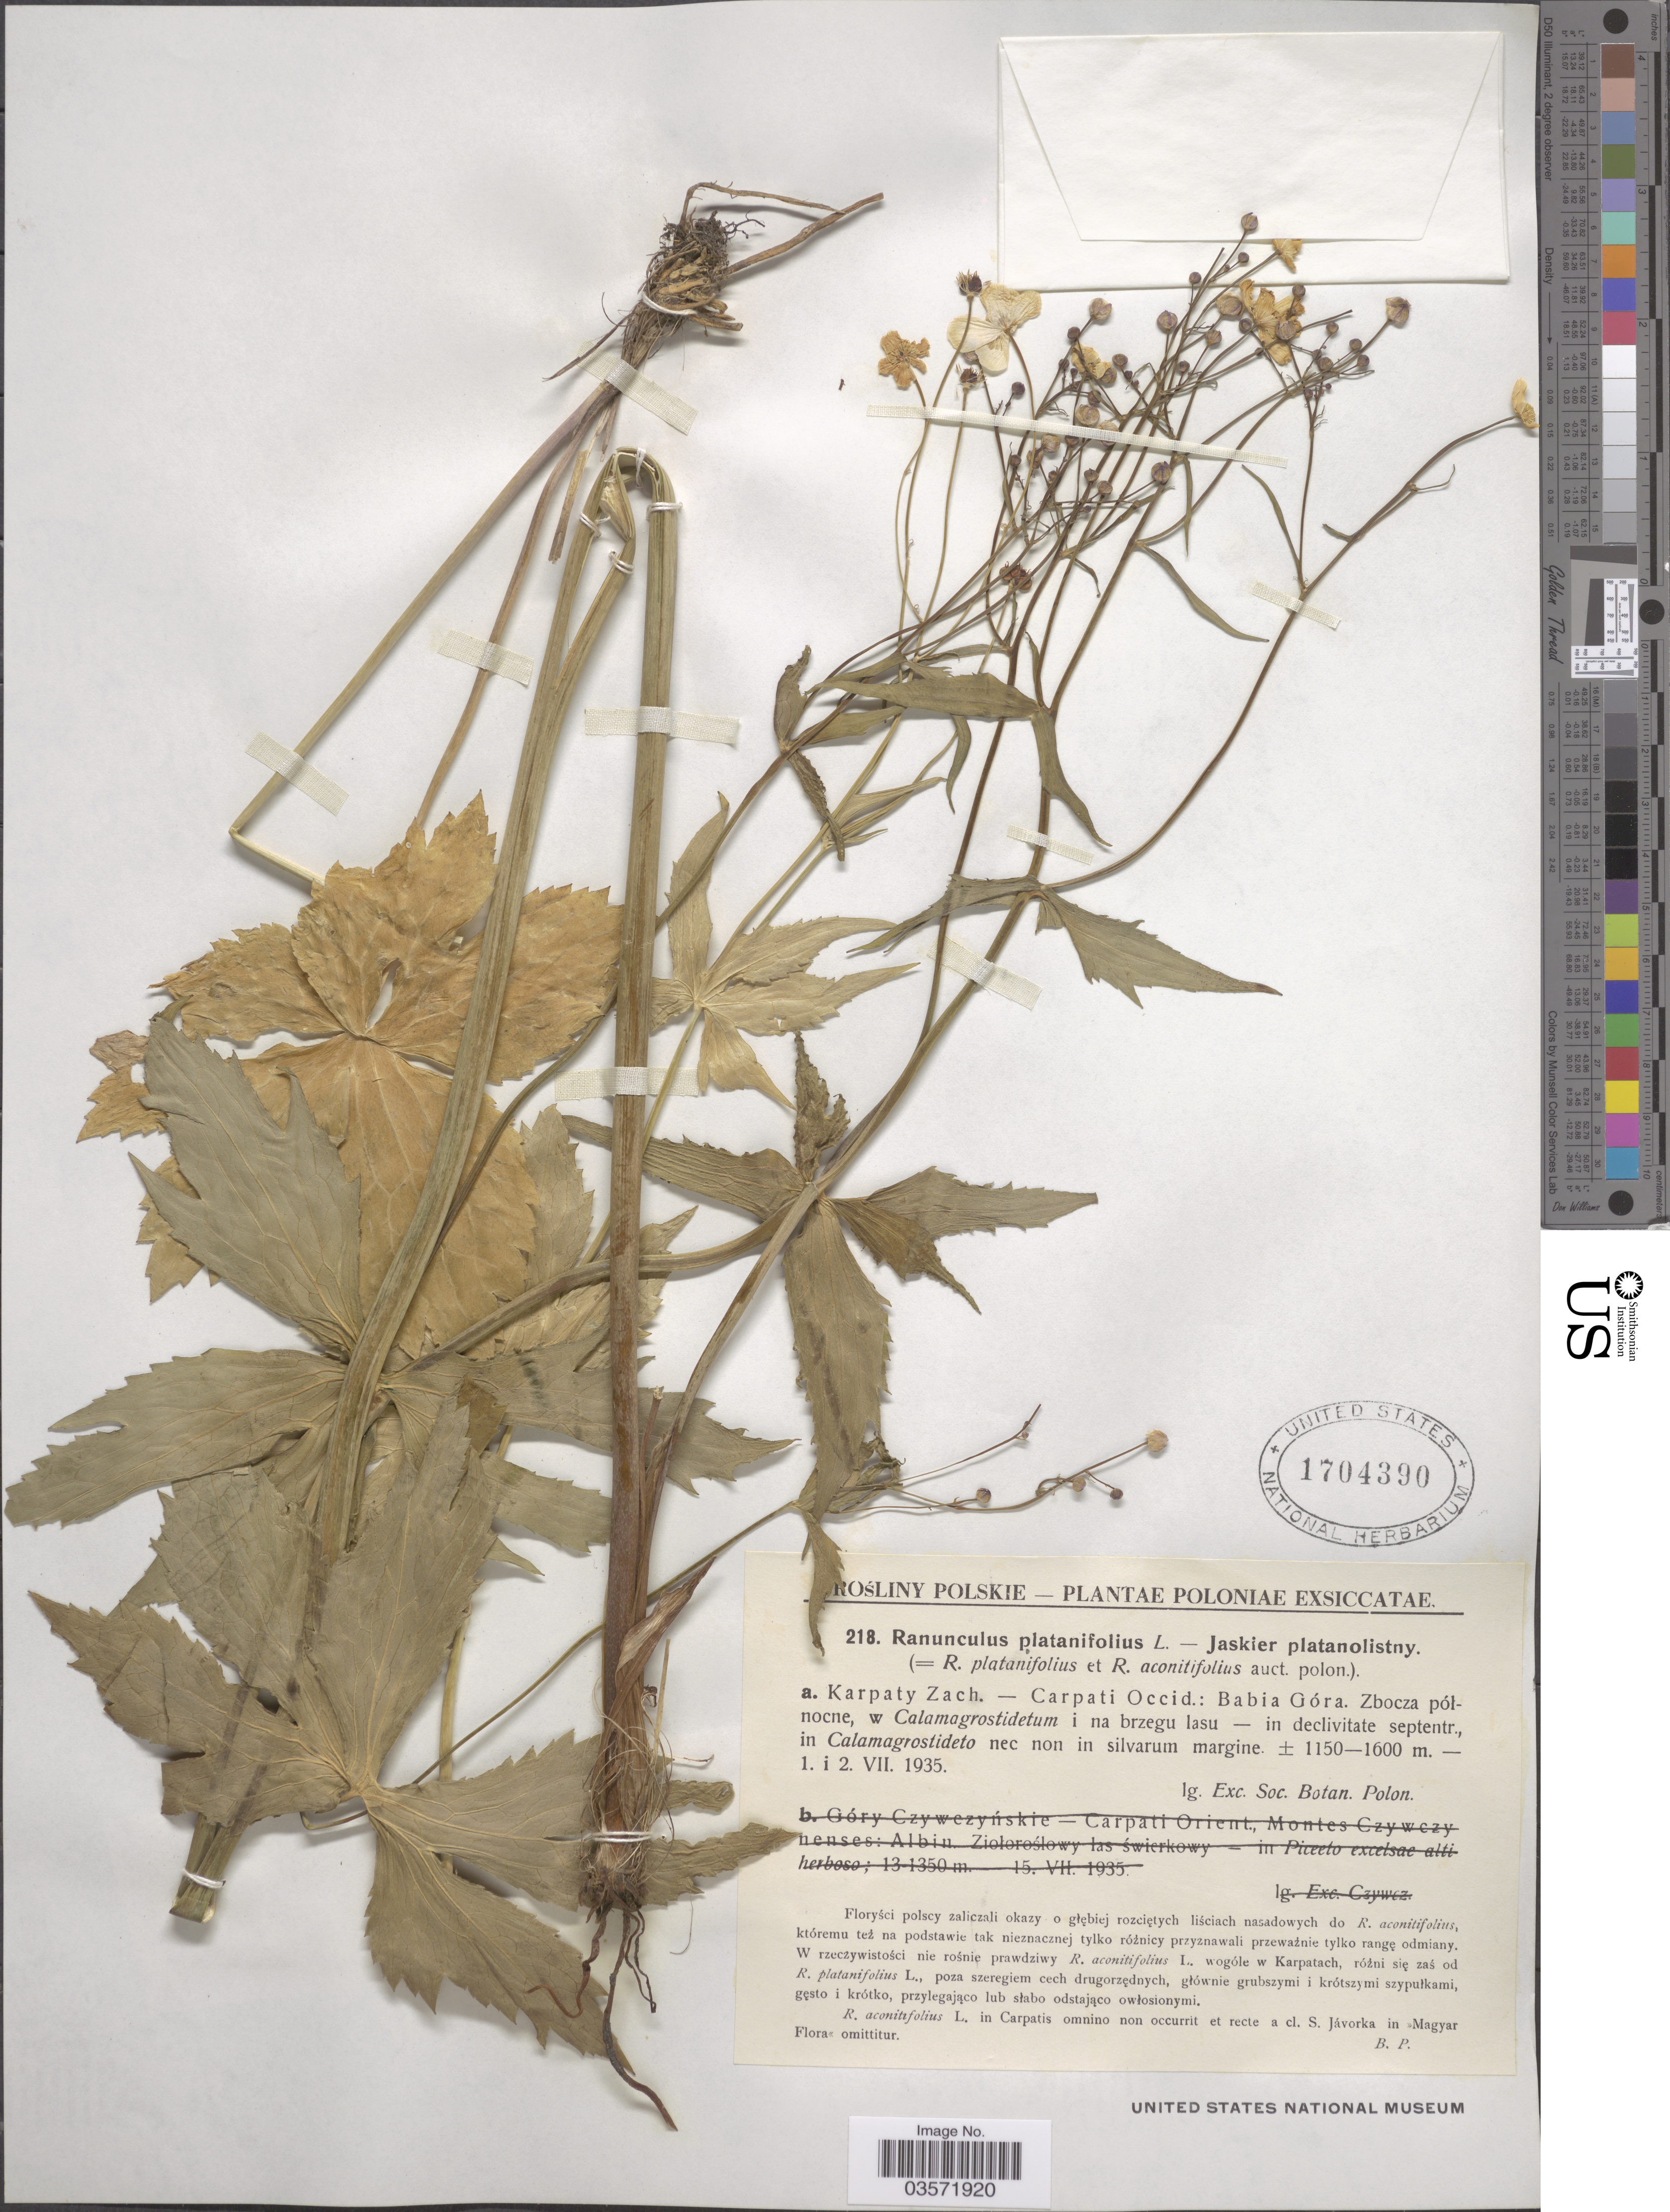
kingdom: Plantae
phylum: Tracheophyta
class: Magnoliopsida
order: Ranunculales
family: Ranunculaceae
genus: Ranunculus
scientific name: Ranunculus platanifolius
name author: L.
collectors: Exc. Soc. Botan. Polon.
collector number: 218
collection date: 1935-07-01/1935-07-02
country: Poland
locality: Karpaty Zach.-Carpati Occid.: Babia Góra. Zbocza północne, w Calamagrostidetum i na brzegu lasu-in declivitate septentr.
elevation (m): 1150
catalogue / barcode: US 1704390